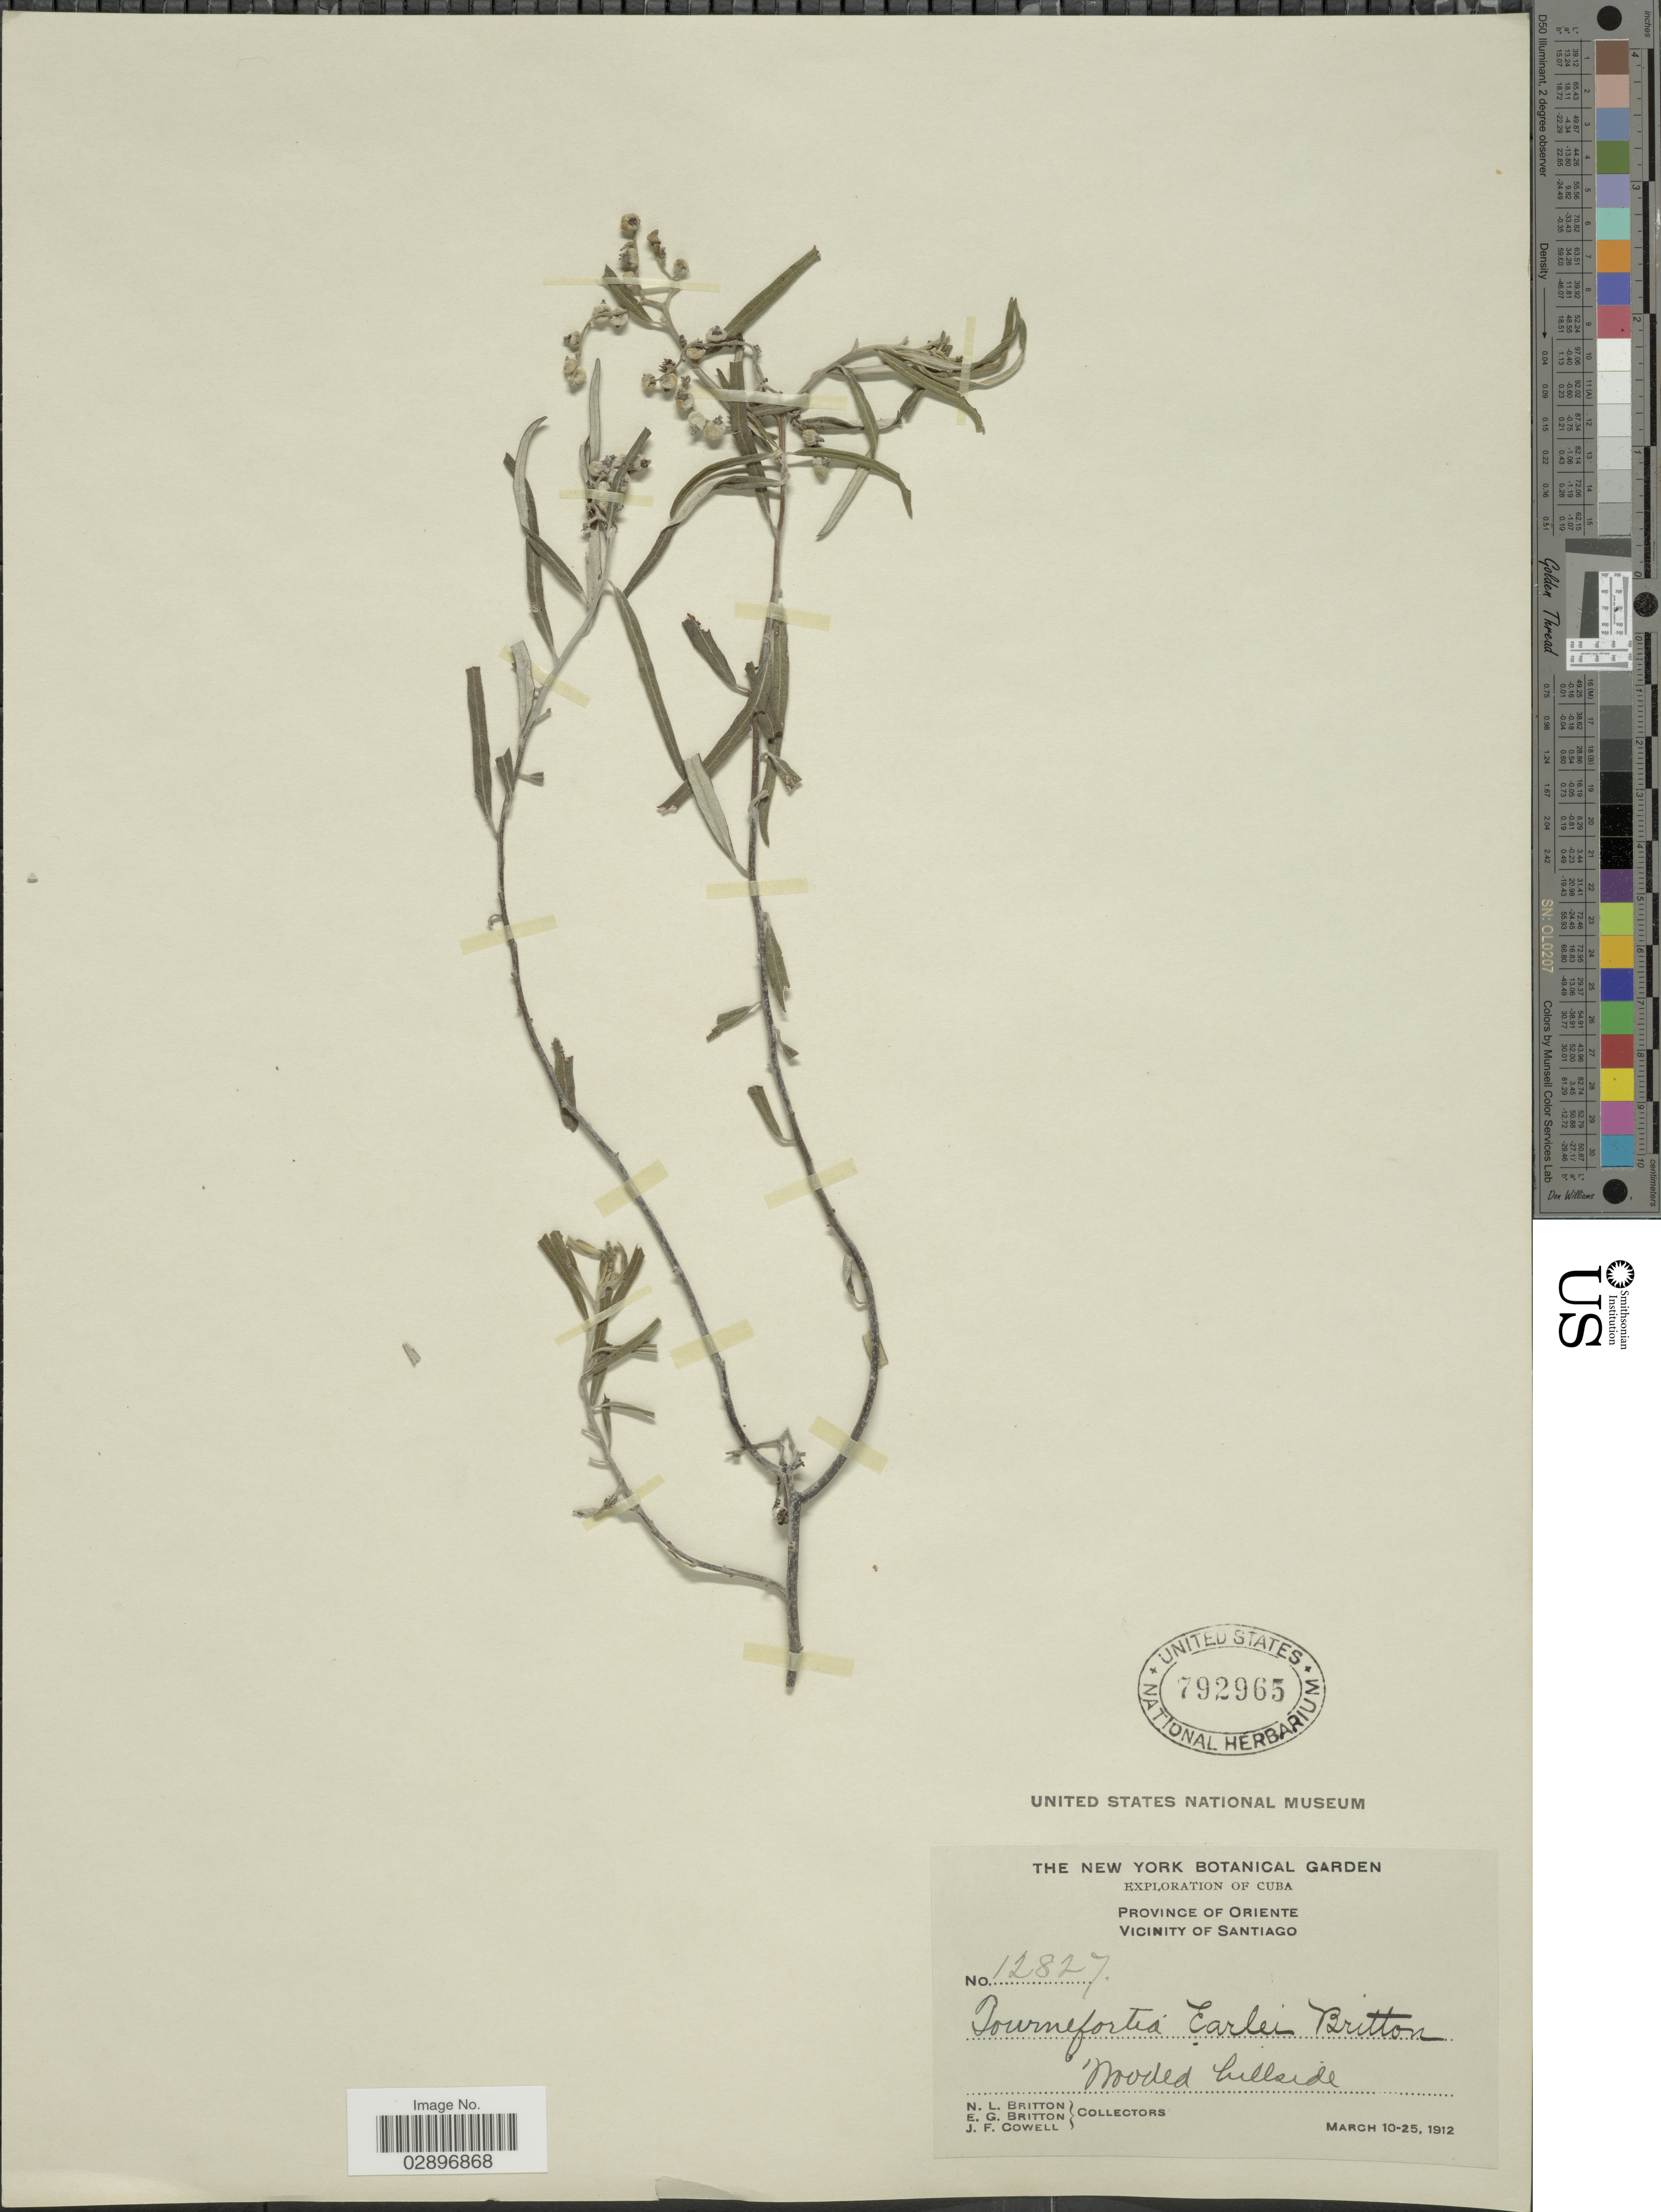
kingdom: Plantae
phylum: Tracheophyta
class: Magnoliopsida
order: Boraginales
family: Heliotropiaceae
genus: Tournefortia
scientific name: Tournefortia earlei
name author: Britton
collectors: N. Britton, E. G. Britton & J. F. Cowell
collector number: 12827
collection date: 1912-03-10/1912-03-25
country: Cuba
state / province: Oriente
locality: Vicinity of Santiago.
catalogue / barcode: US 792965